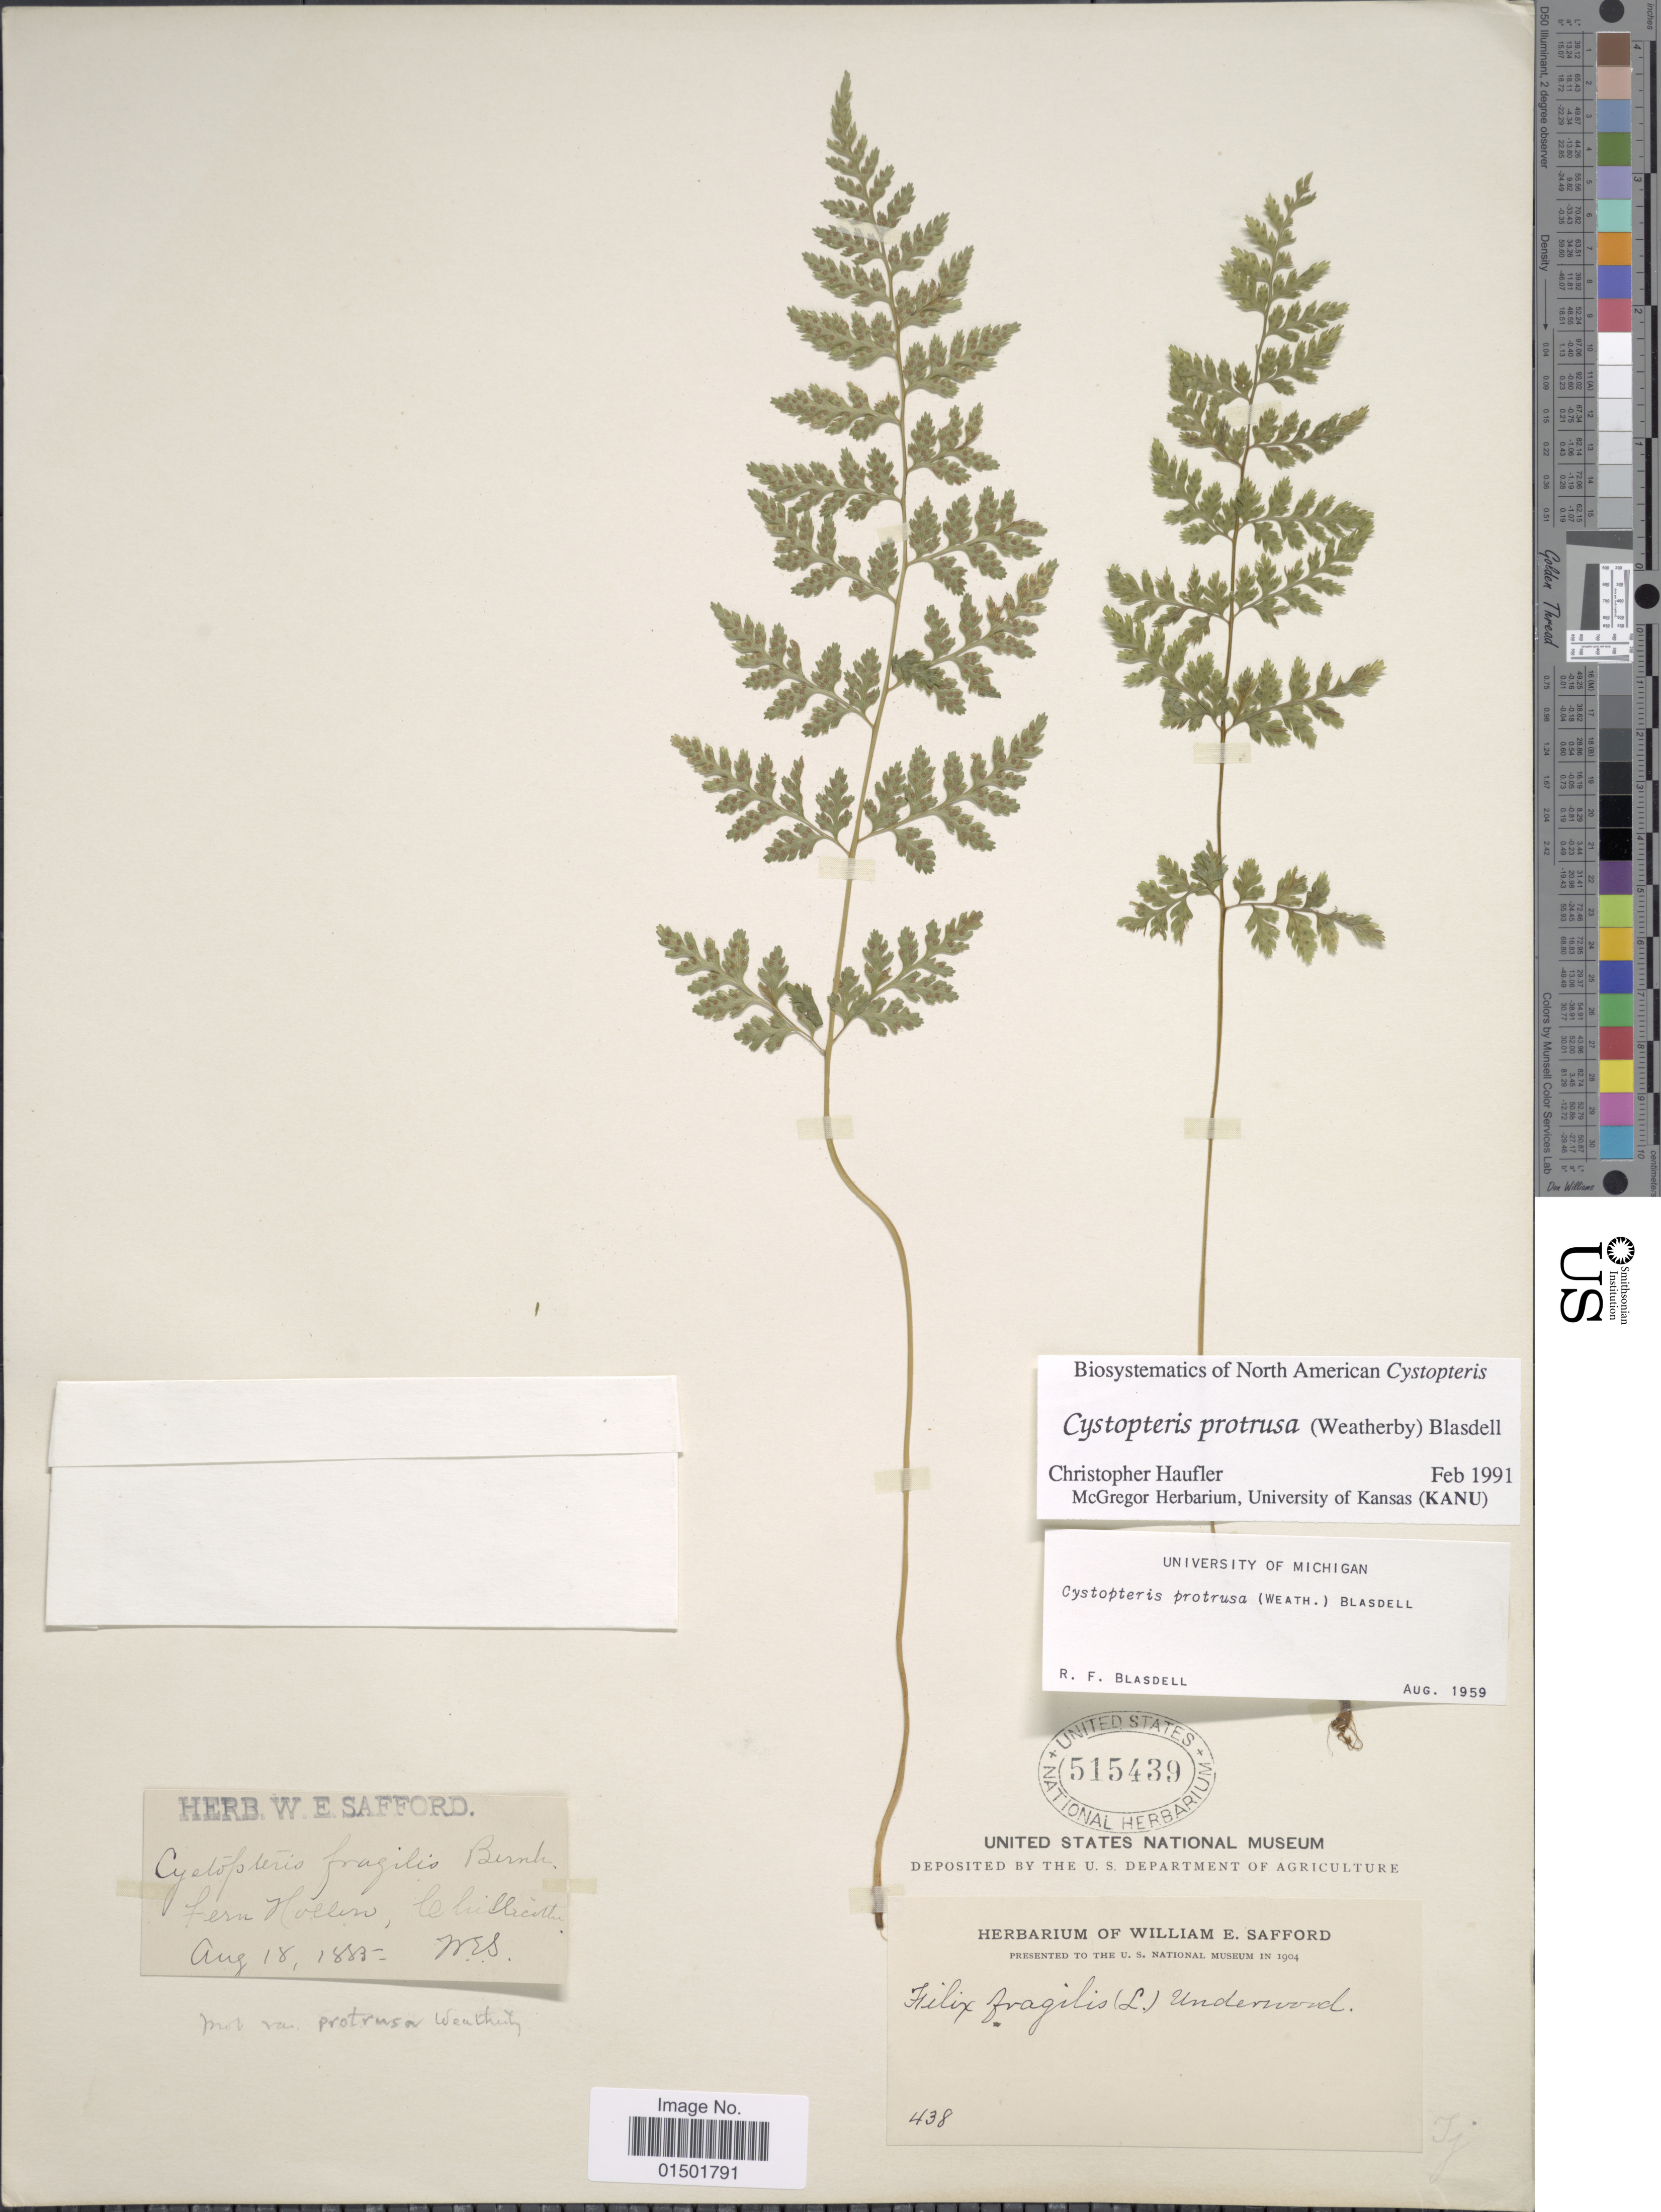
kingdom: Plantae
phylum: Tracheophyta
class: Polypodiopsida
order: Polypodiales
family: Cystopteridaceae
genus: Cystopteris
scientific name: Cystopteris protrusa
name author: (Weath.) Blasdell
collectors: W. E. Safford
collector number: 438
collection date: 1883-08-18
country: United States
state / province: Ohio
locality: Fern Hollow, Chillicothe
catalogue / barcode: US 515439